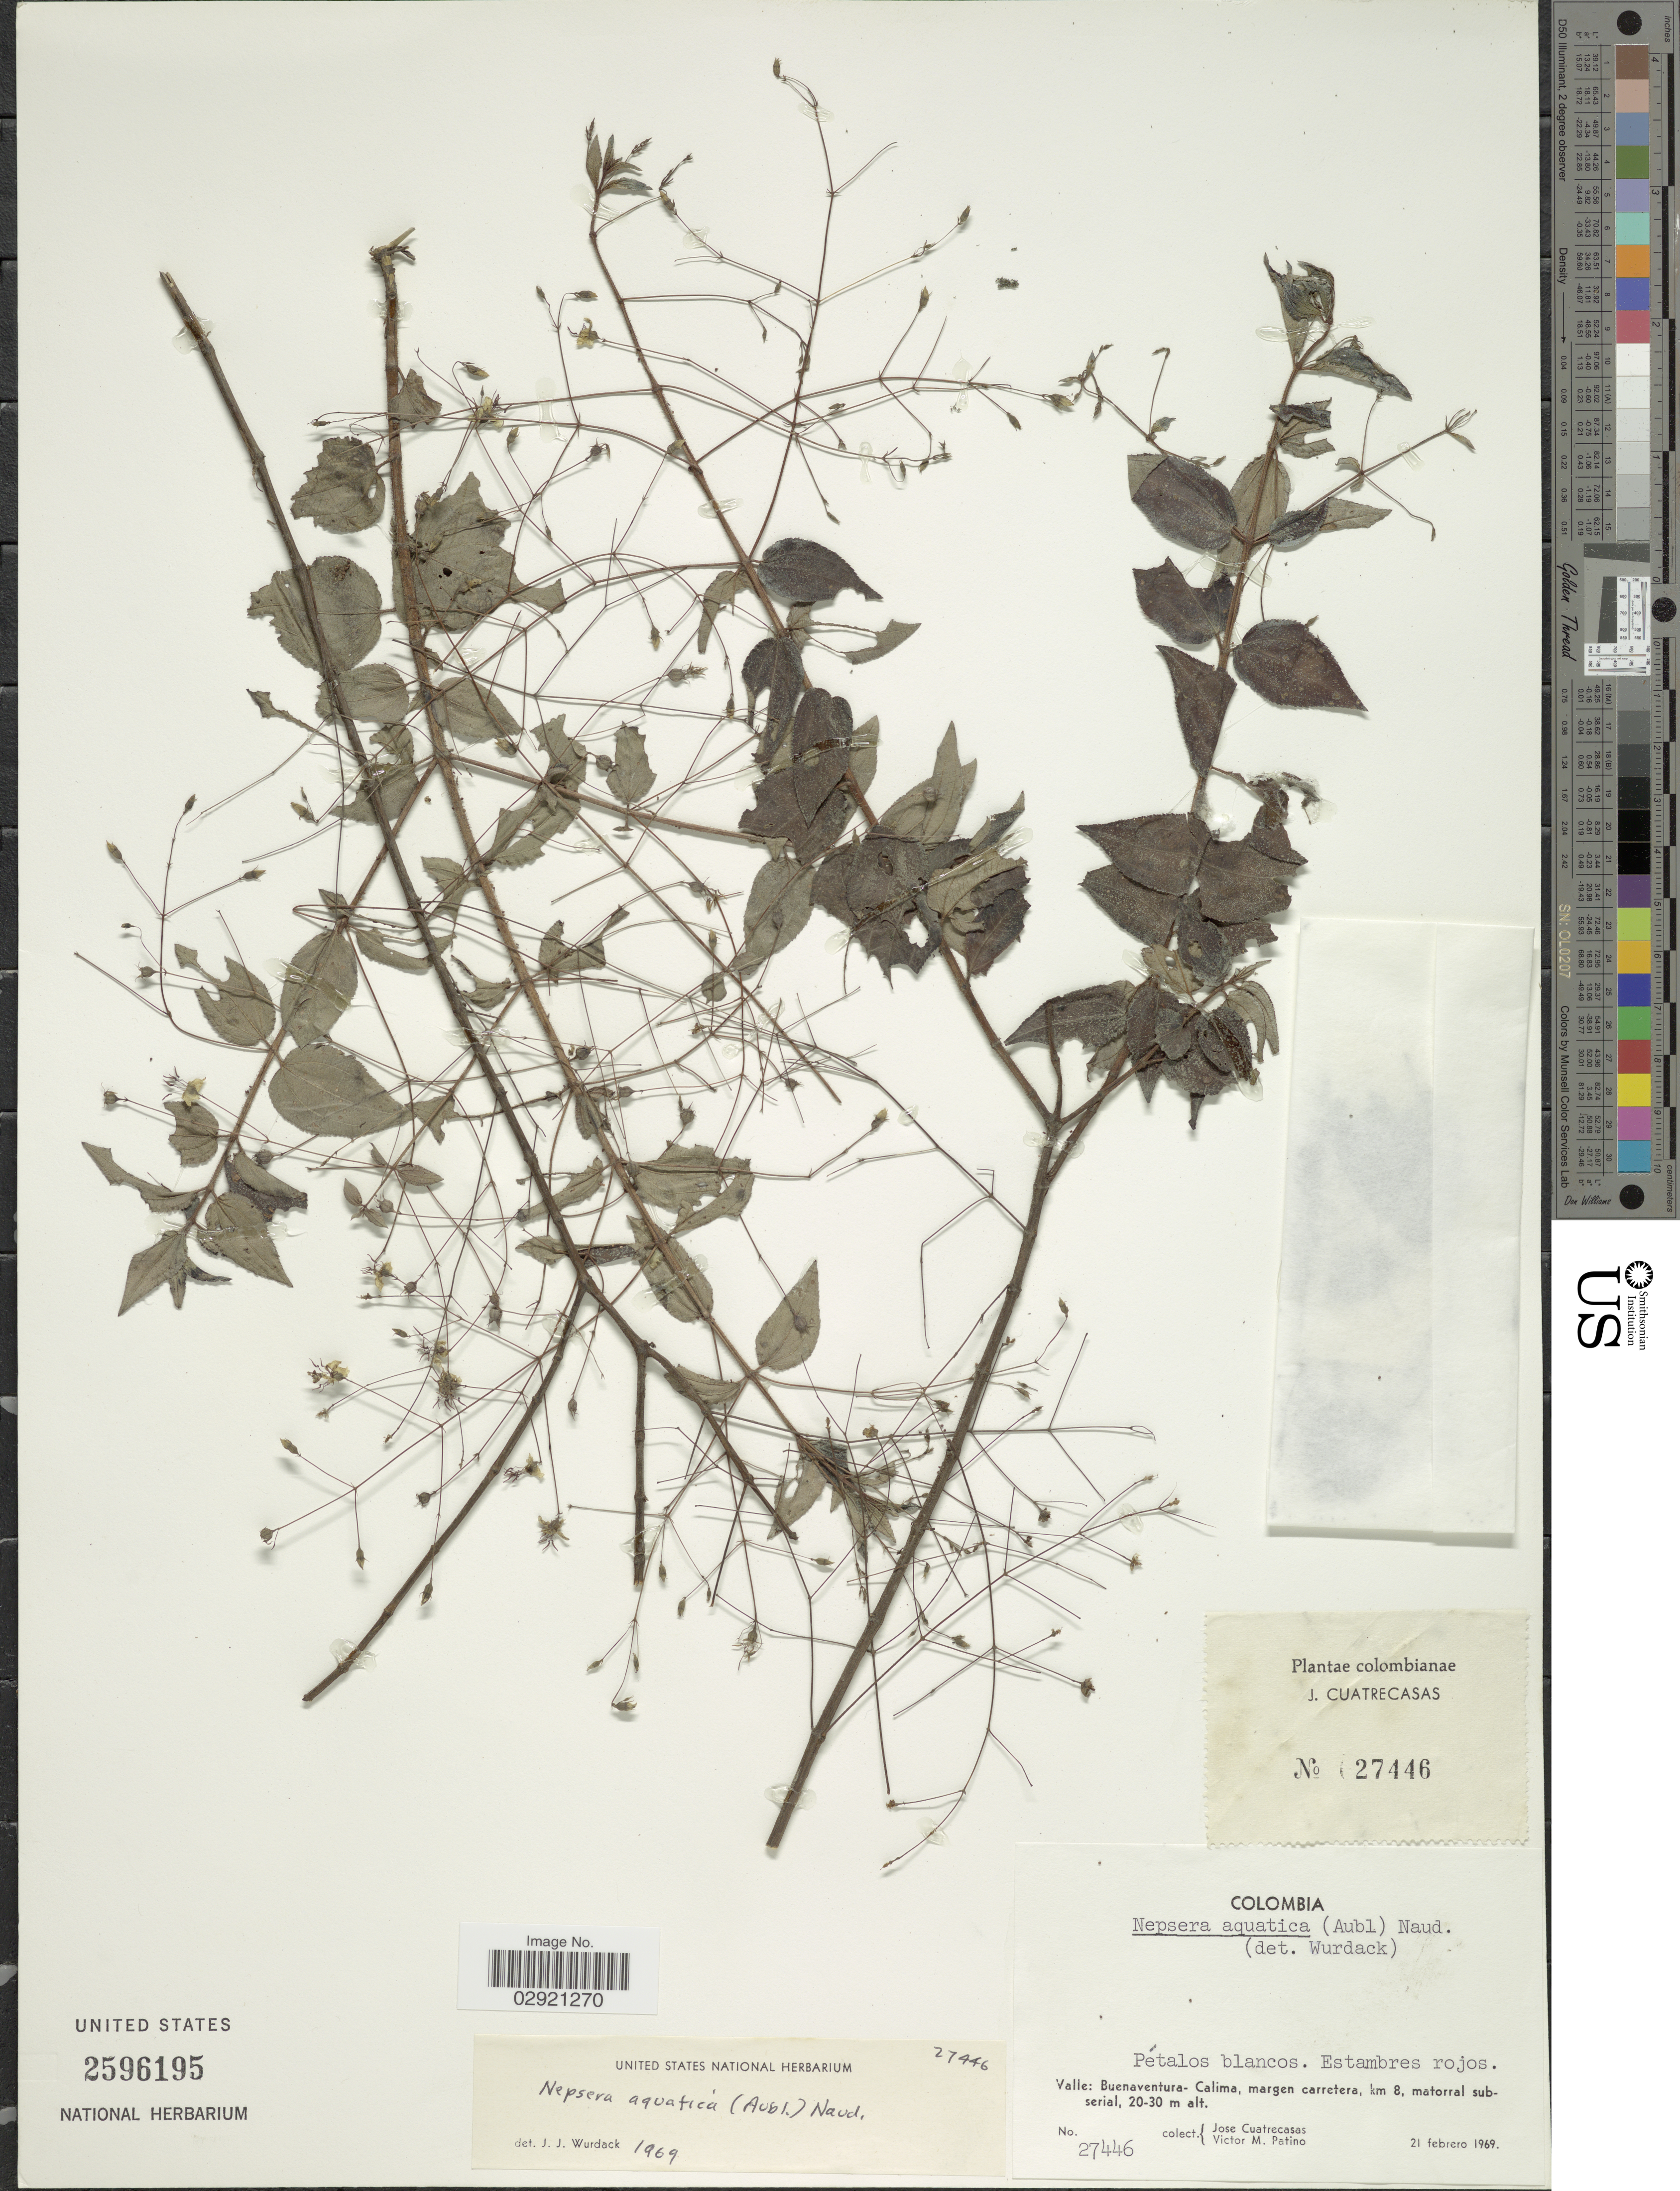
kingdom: Plantae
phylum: Tracheophyta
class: Magnoliopsida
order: Myrtales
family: Melastomataceae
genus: Nepsera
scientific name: Nepsera aquatica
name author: (Aubl.) Naudin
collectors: J. Cuatrecasas & V. M. Patiño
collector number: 27446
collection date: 1969-02-21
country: Colombia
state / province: Valle del Cauca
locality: Valle: Buenaventura- Calima, margen carretera, km 8.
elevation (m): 20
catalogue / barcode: US 2596195